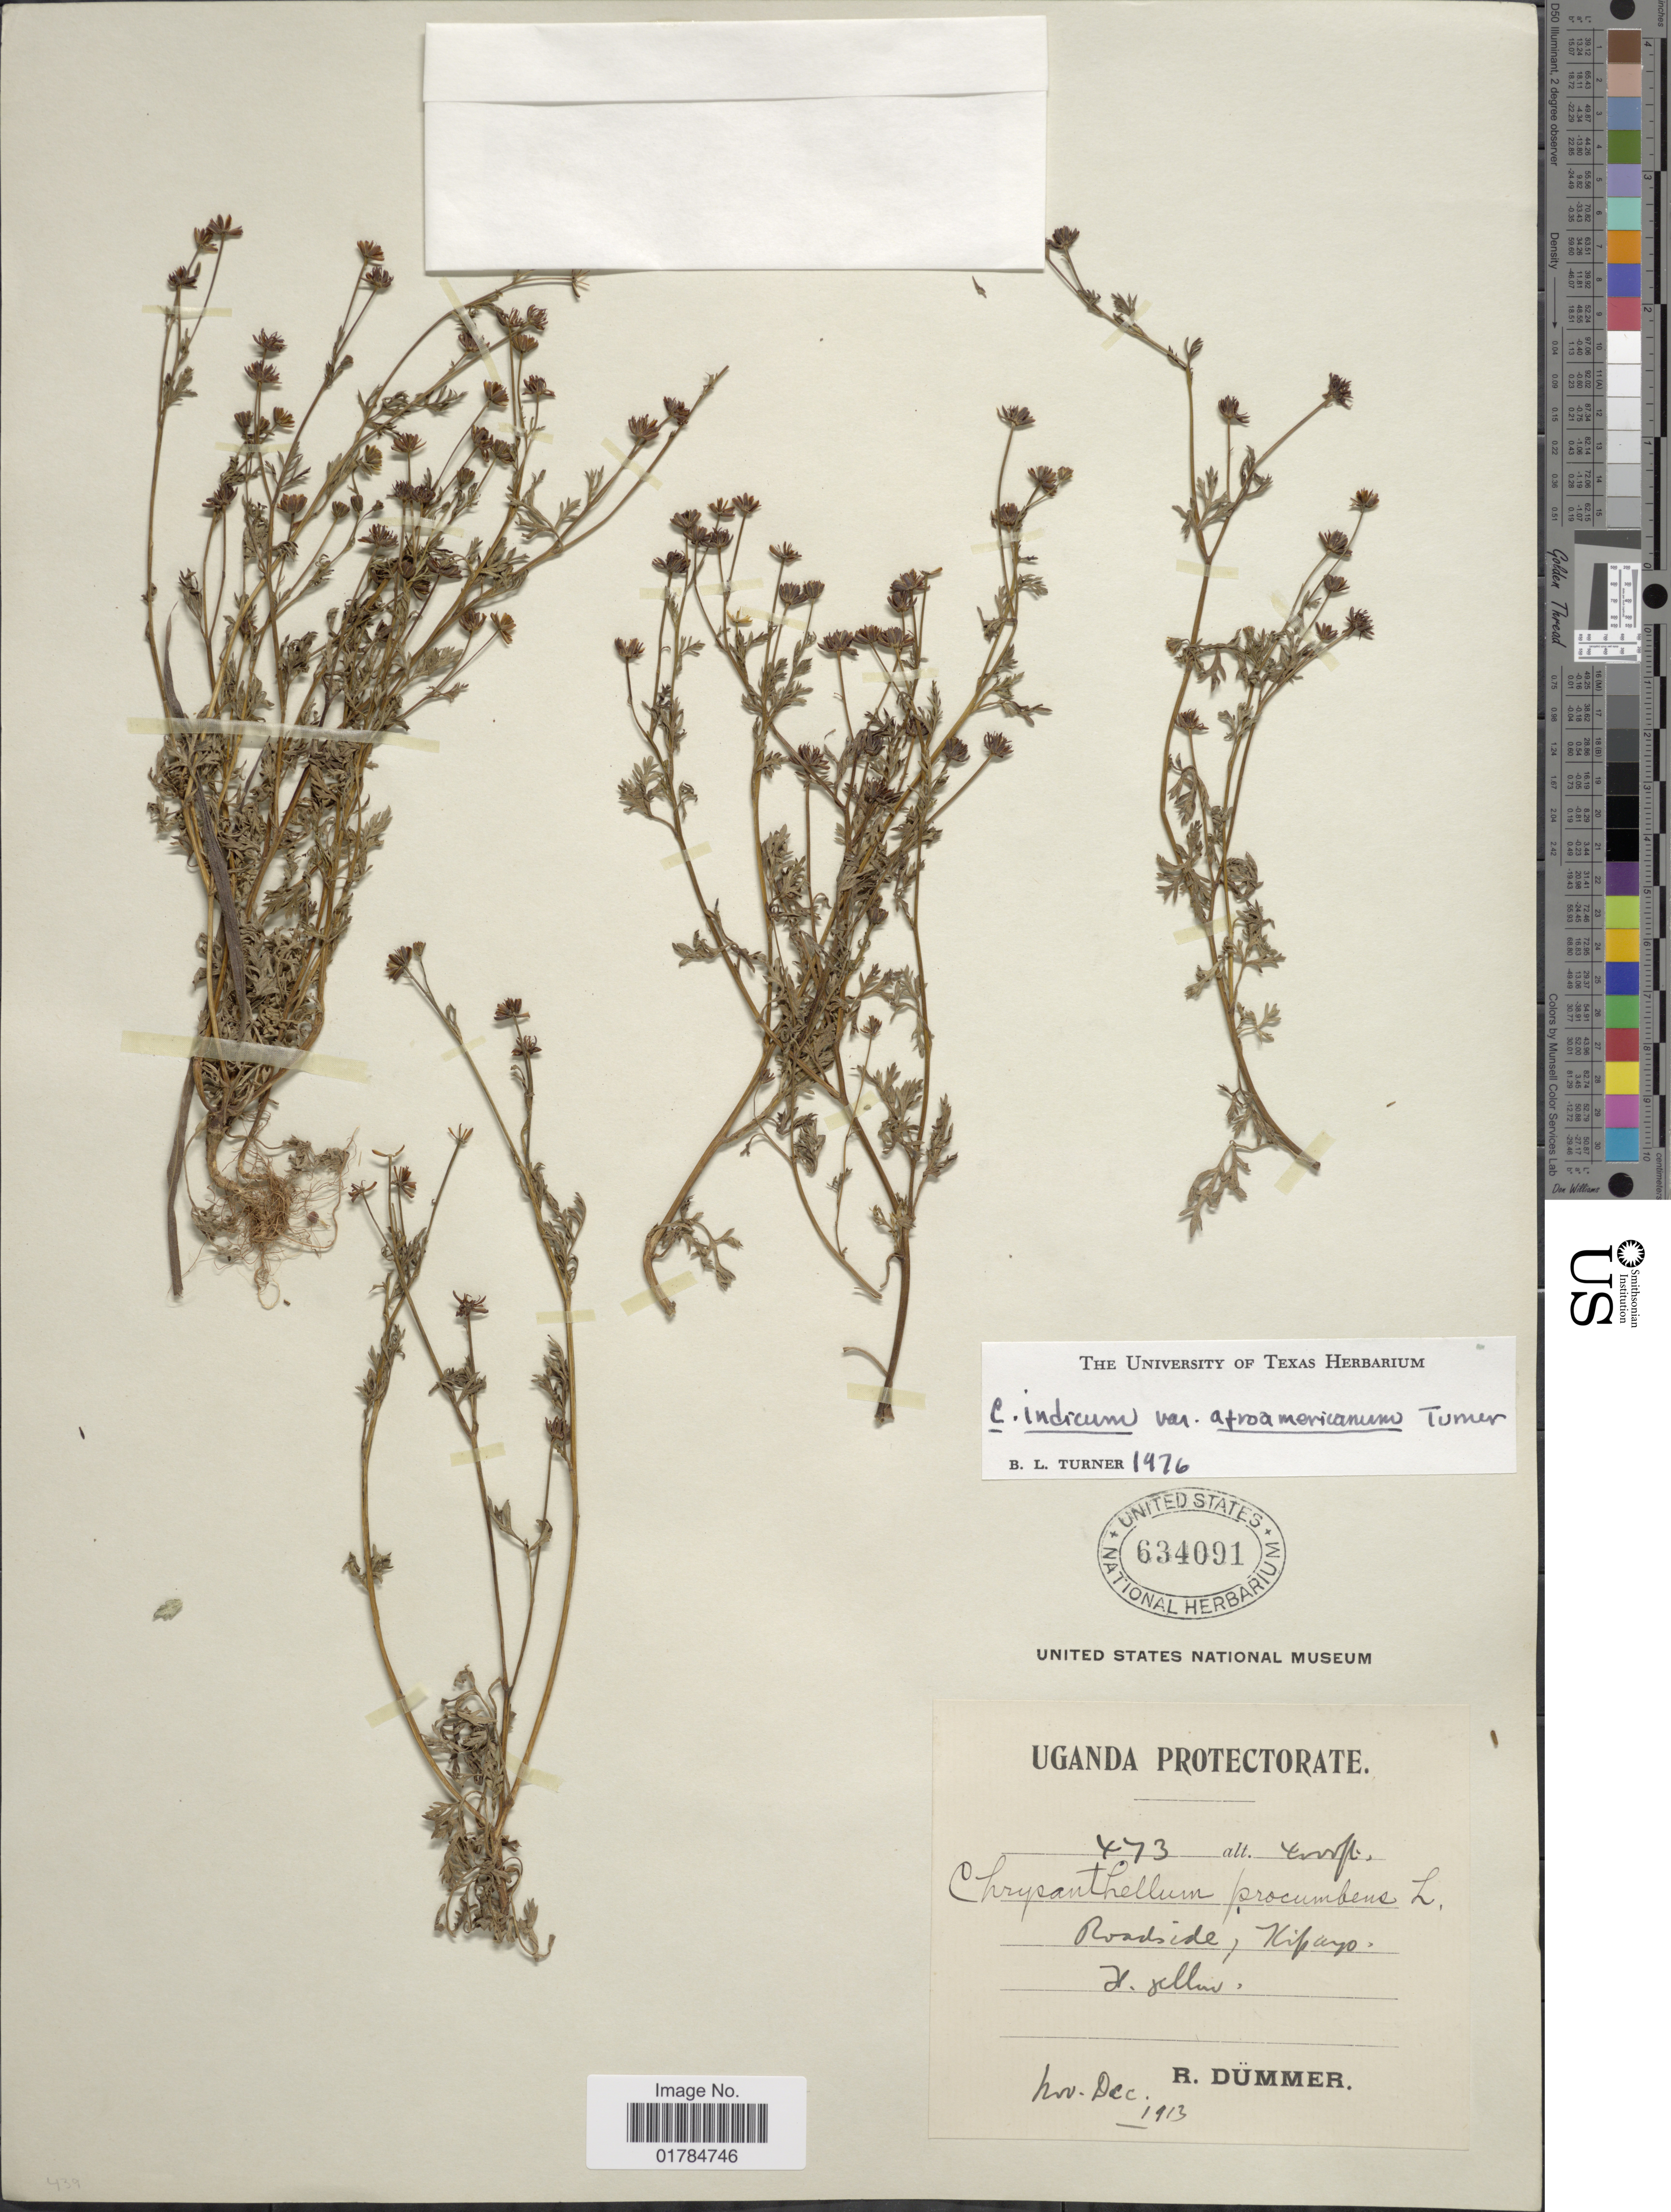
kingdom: Plantae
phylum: Tracheophyta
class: Magnoliopsida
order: Asterales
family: Asteraceae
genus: Chrysanthellum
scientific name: Chrysanthellum indicum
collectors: R. A. Dümmer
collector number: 473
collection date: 1913-11/1913-12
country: Uganda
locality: Roadside, Kipayo.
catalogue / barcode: US 634091